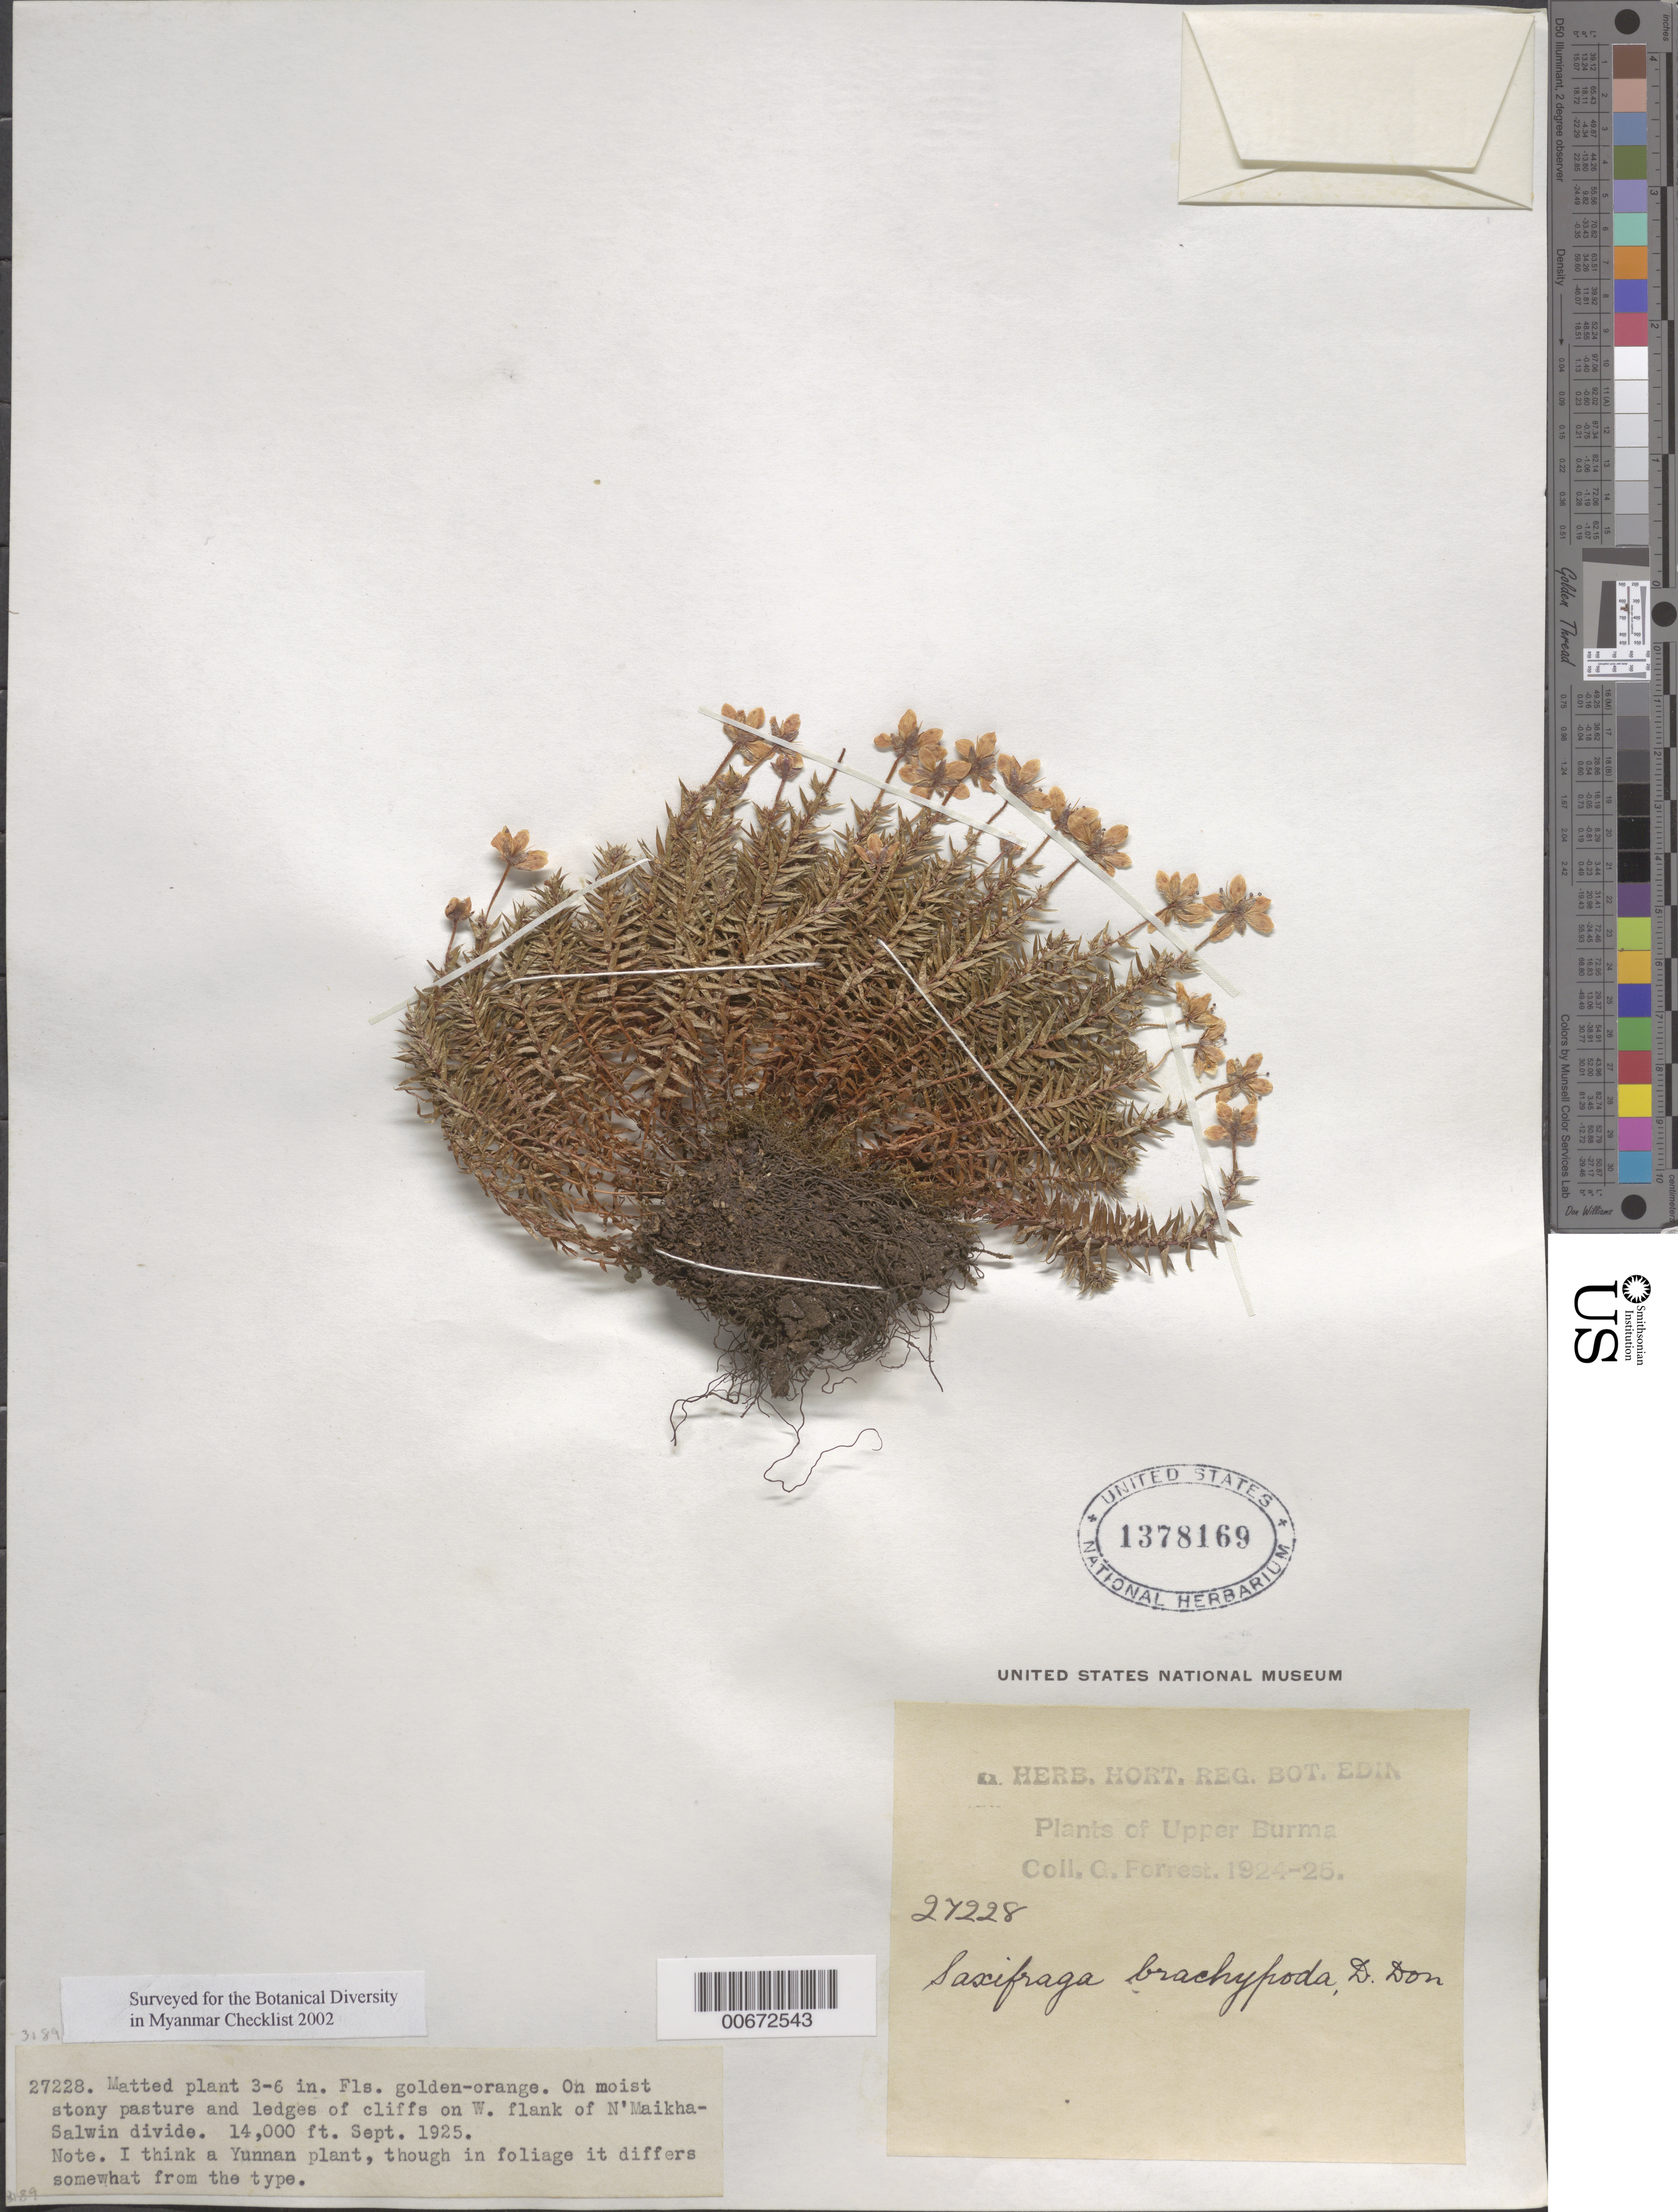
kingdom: Plantae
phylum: Tracheophyta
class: Magnoliopsida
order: Saxifragales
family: Saxifragaceae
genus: Saxifraga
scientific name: Saxifraga brachypoda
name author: D. Don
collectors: G. Forrest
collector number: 27228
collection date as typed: Sep 1925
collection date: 1925-09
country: Myanmar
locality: Upper Burma, W flank of N'Maikha-Salwin Divide.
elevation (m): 427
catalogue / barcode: US 1378169